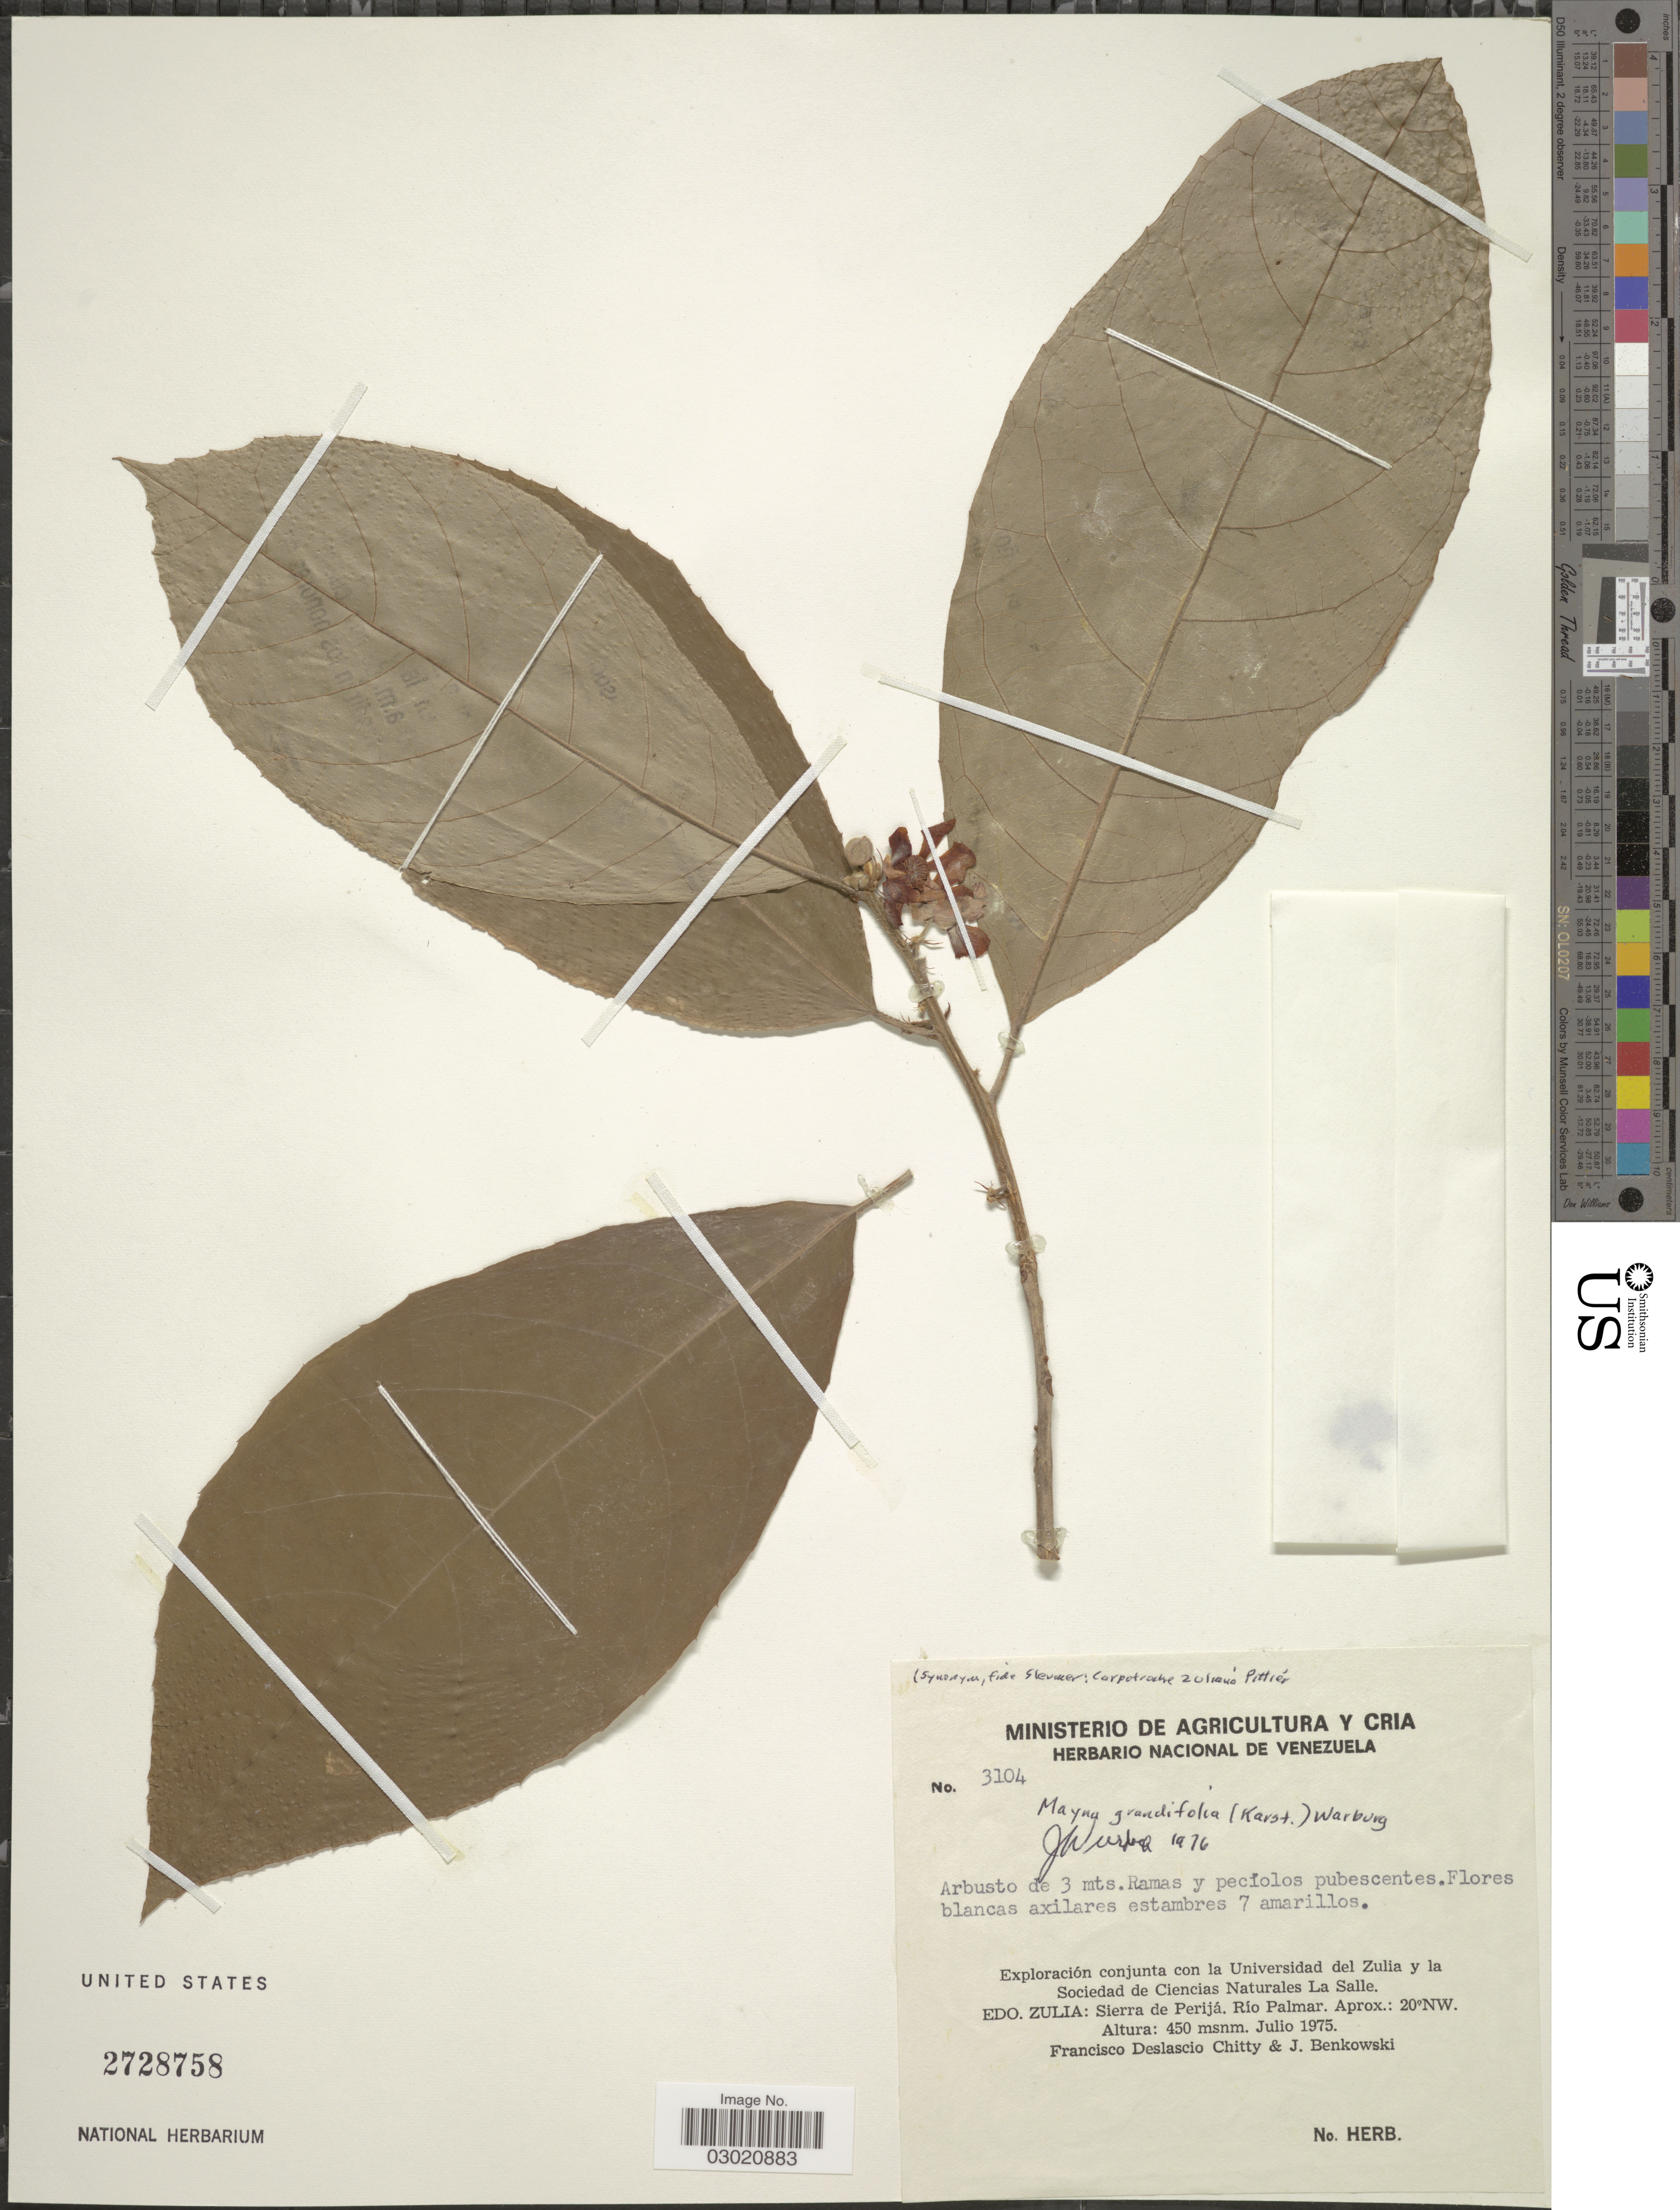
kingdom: Plantae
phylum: Tracheophyta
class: Magnoliopsida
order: Malpighiales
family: Achariaceae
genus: Mayna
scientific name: Mayna grandifolia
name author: (H. Karst.) Warb.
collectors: F. Delascio Chitty & J. Benkowski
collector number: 3104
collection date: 1975-07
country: Venezuela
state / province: Zulia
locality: Edo. Zulia: Sierra de Perijá, Río Palmar.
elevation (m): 450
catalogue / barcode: US 2728758